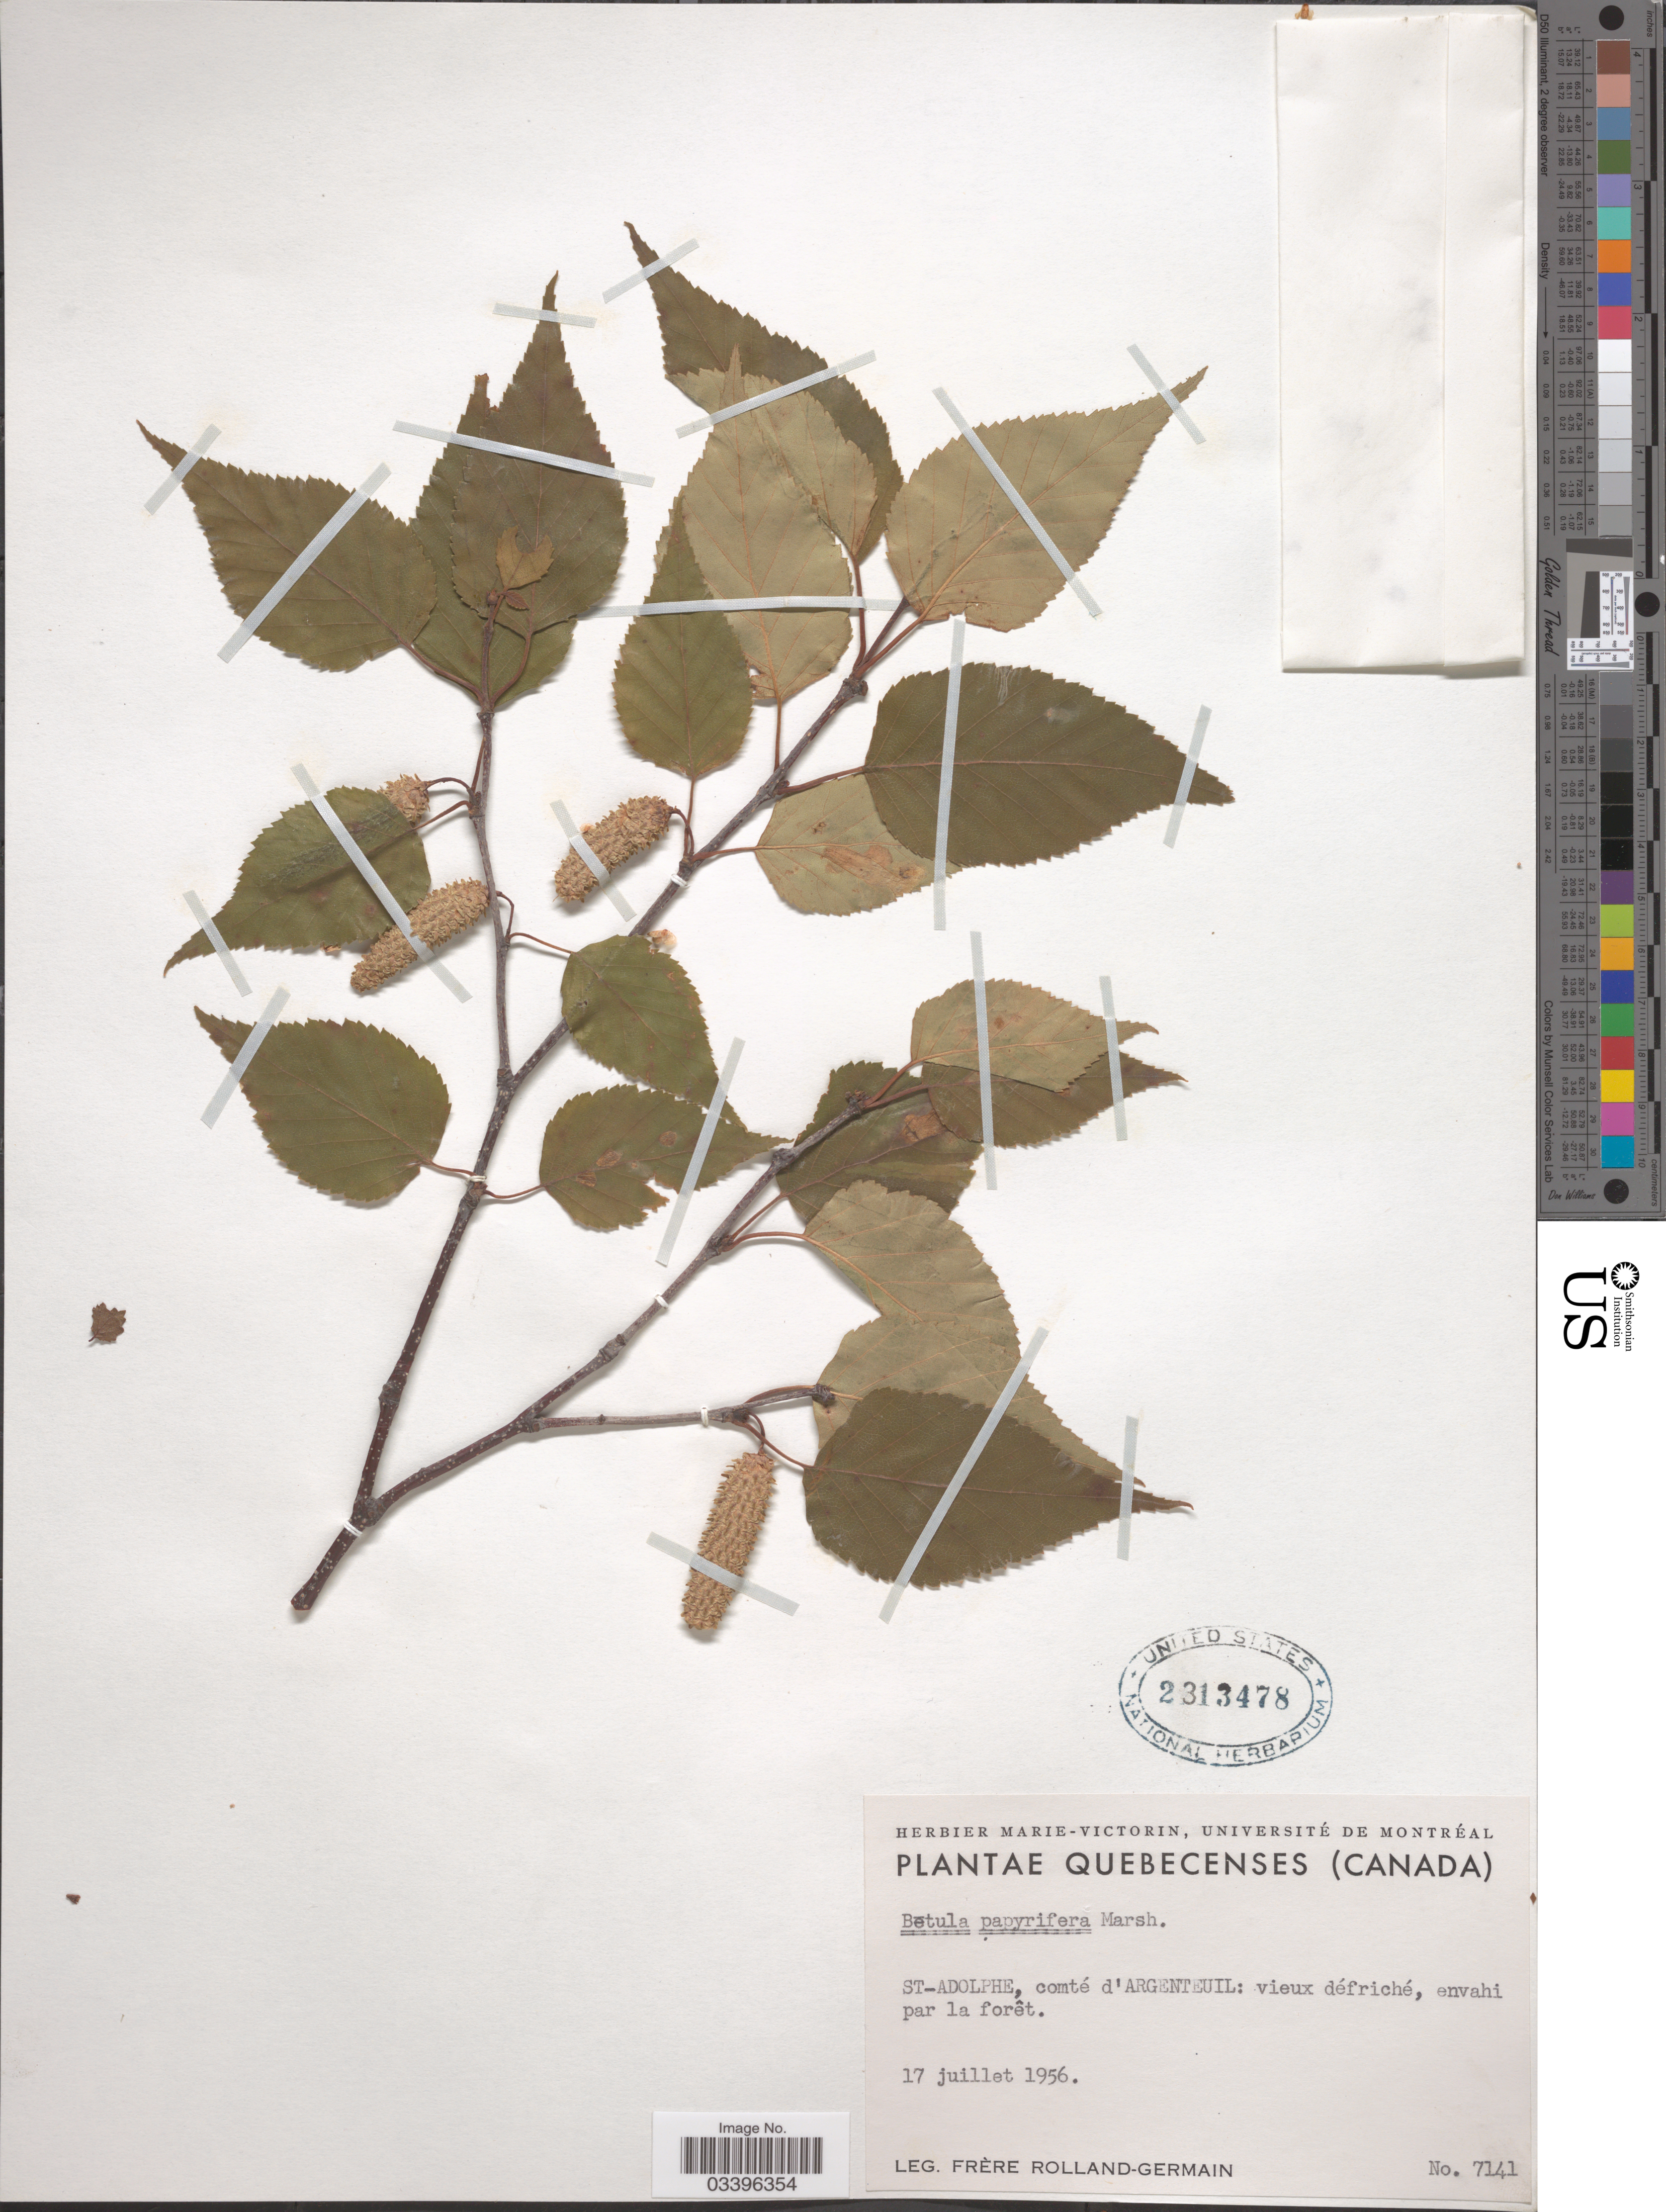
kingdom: Plantae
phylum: Tracheophyta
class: Magnoliopsida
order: Fagales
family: Betulaceae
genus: Betula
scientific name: Betula papyrifera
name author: Marshall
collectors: Rolland-Germain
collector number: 7141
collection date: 1956-07-17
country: Canada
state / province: Quebec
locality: St-Adolphe, comté d'Argenteuil.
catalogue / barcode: US 2313478